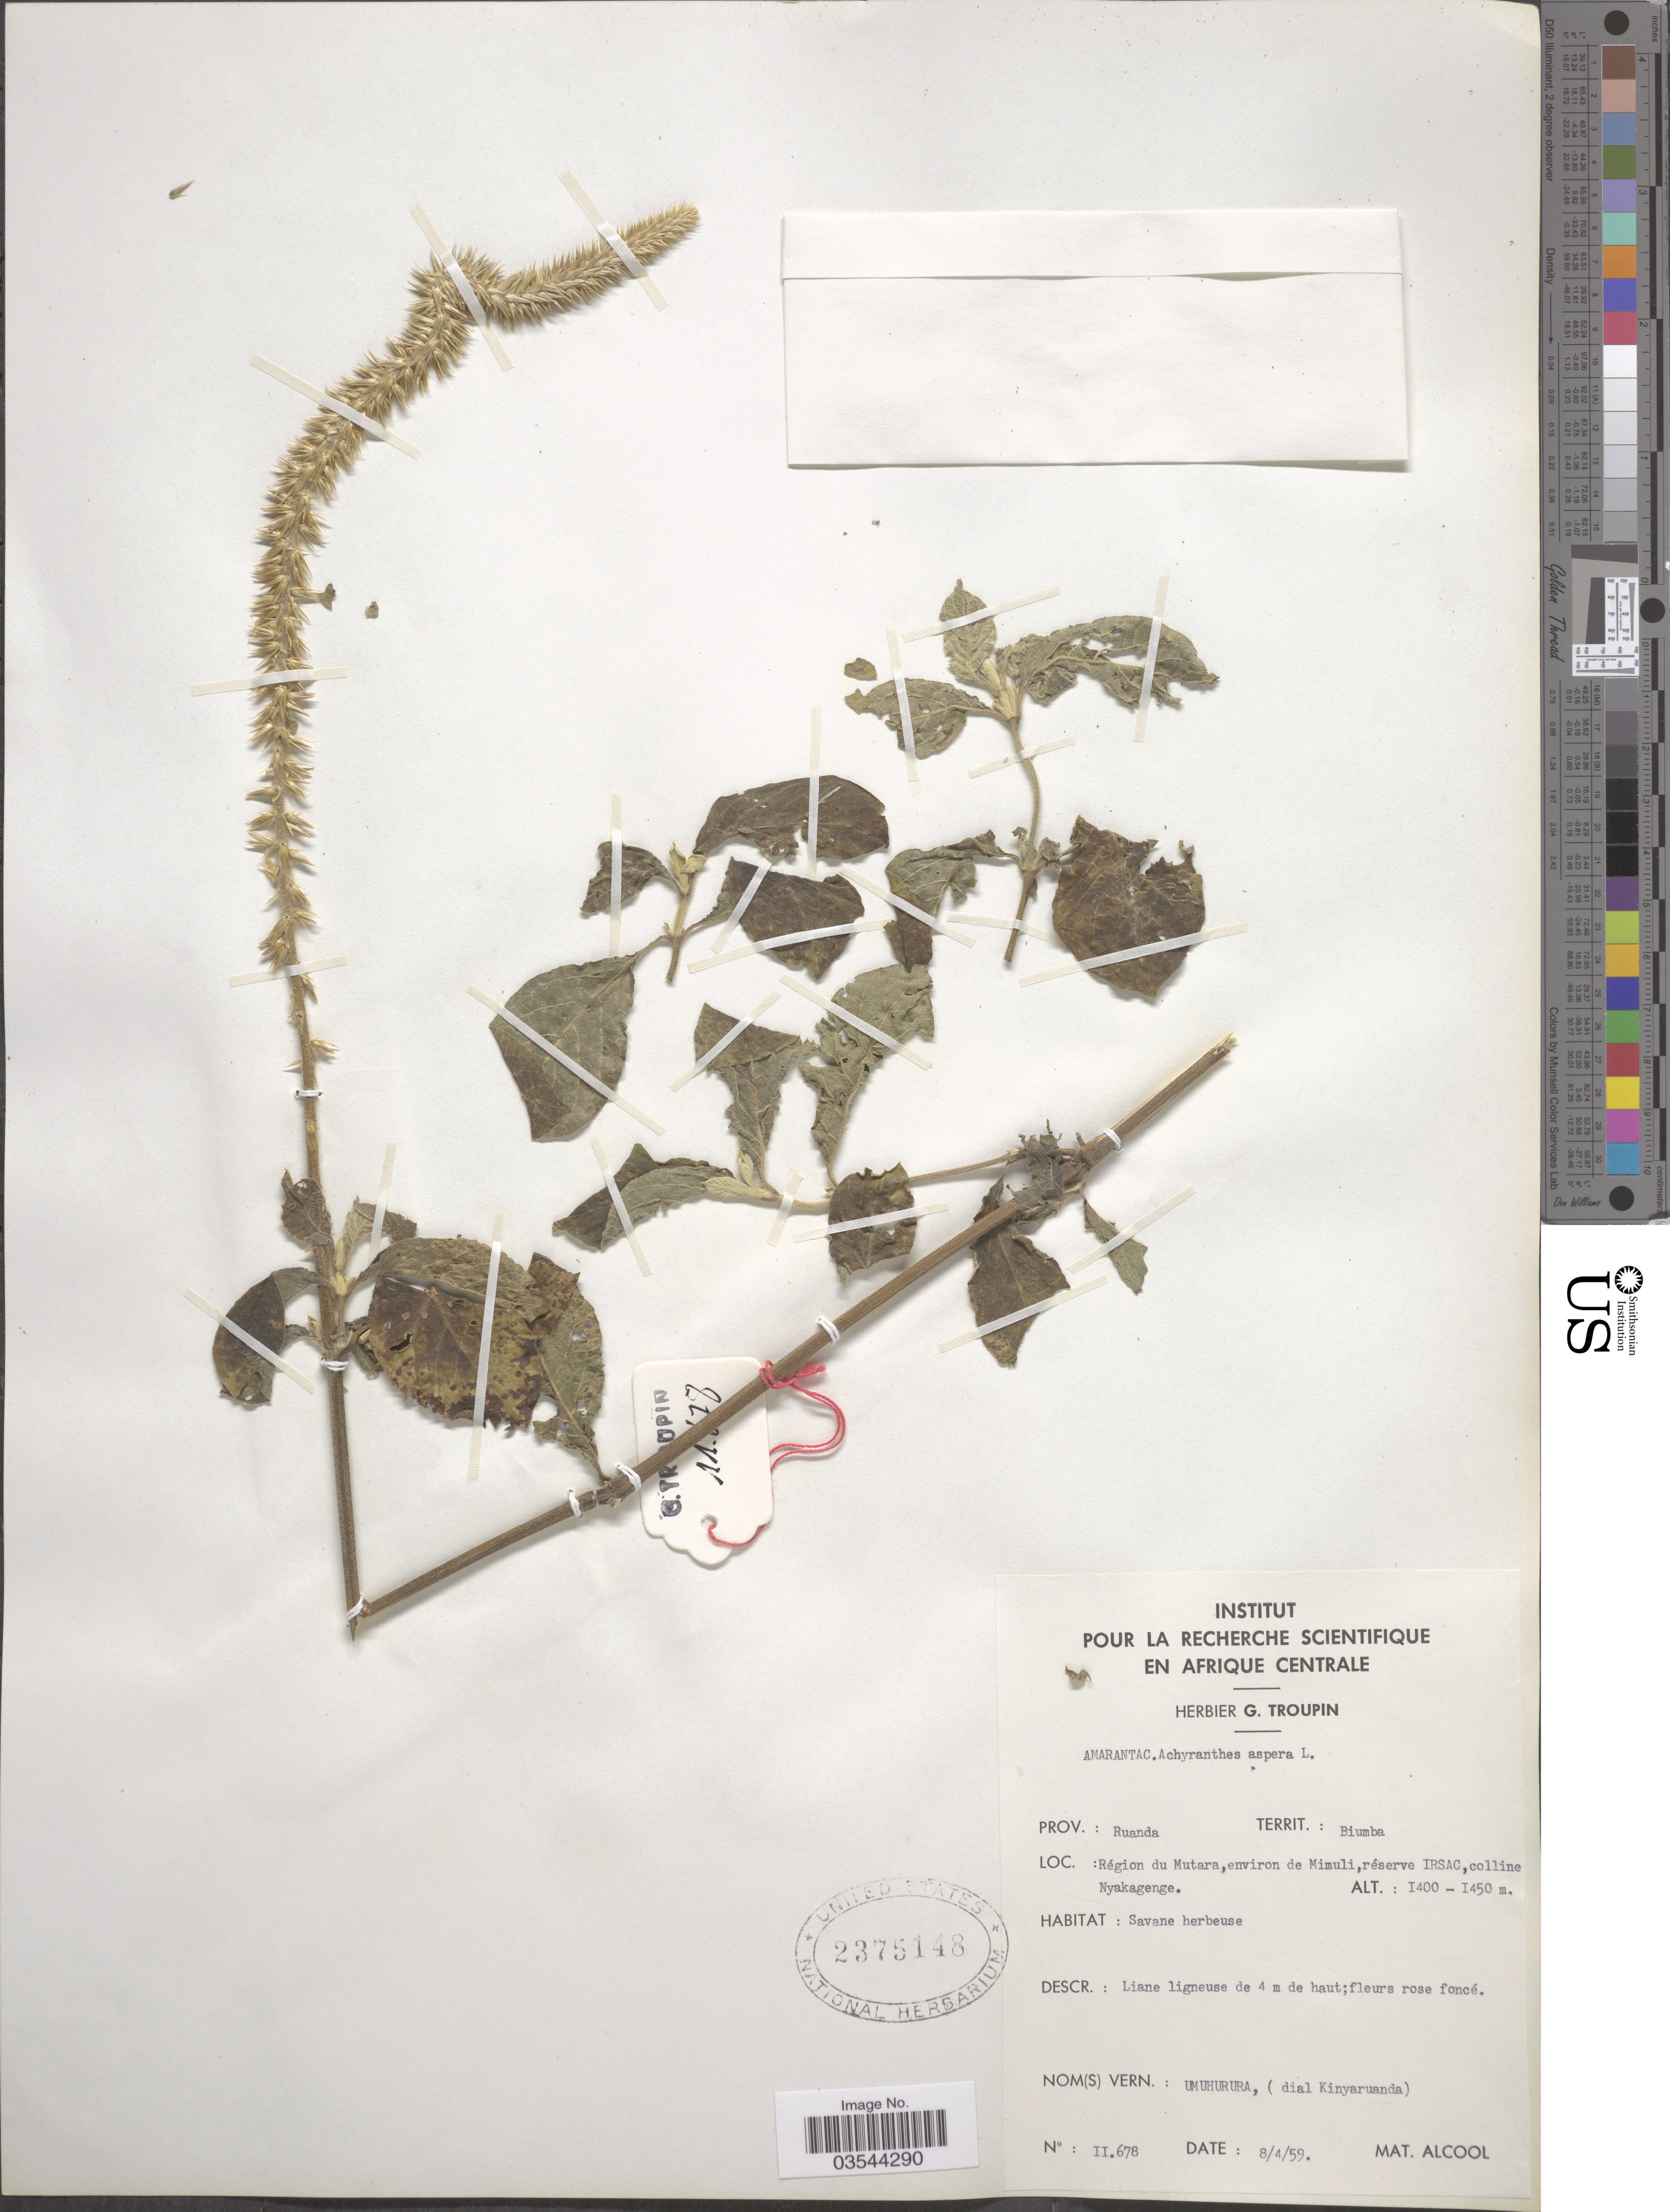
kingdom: Plantae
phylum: Tracheophyta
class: Magnoliopsida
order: Caryophyllales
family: Amaranthaceae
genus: Achyranthes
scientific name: Achyranthes aspera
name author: L.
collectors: ex herb. G. Troupin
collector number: II678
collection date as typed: Transcribed d/m/y: 8/4/59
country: Rwanda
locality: Prov.: Ruanda. Territ.: Biumba. Région du Mutara, environs de Mimuli, réserve IRSAC, colline Nyakagenge.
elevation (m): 1400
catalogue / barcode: US 2375148